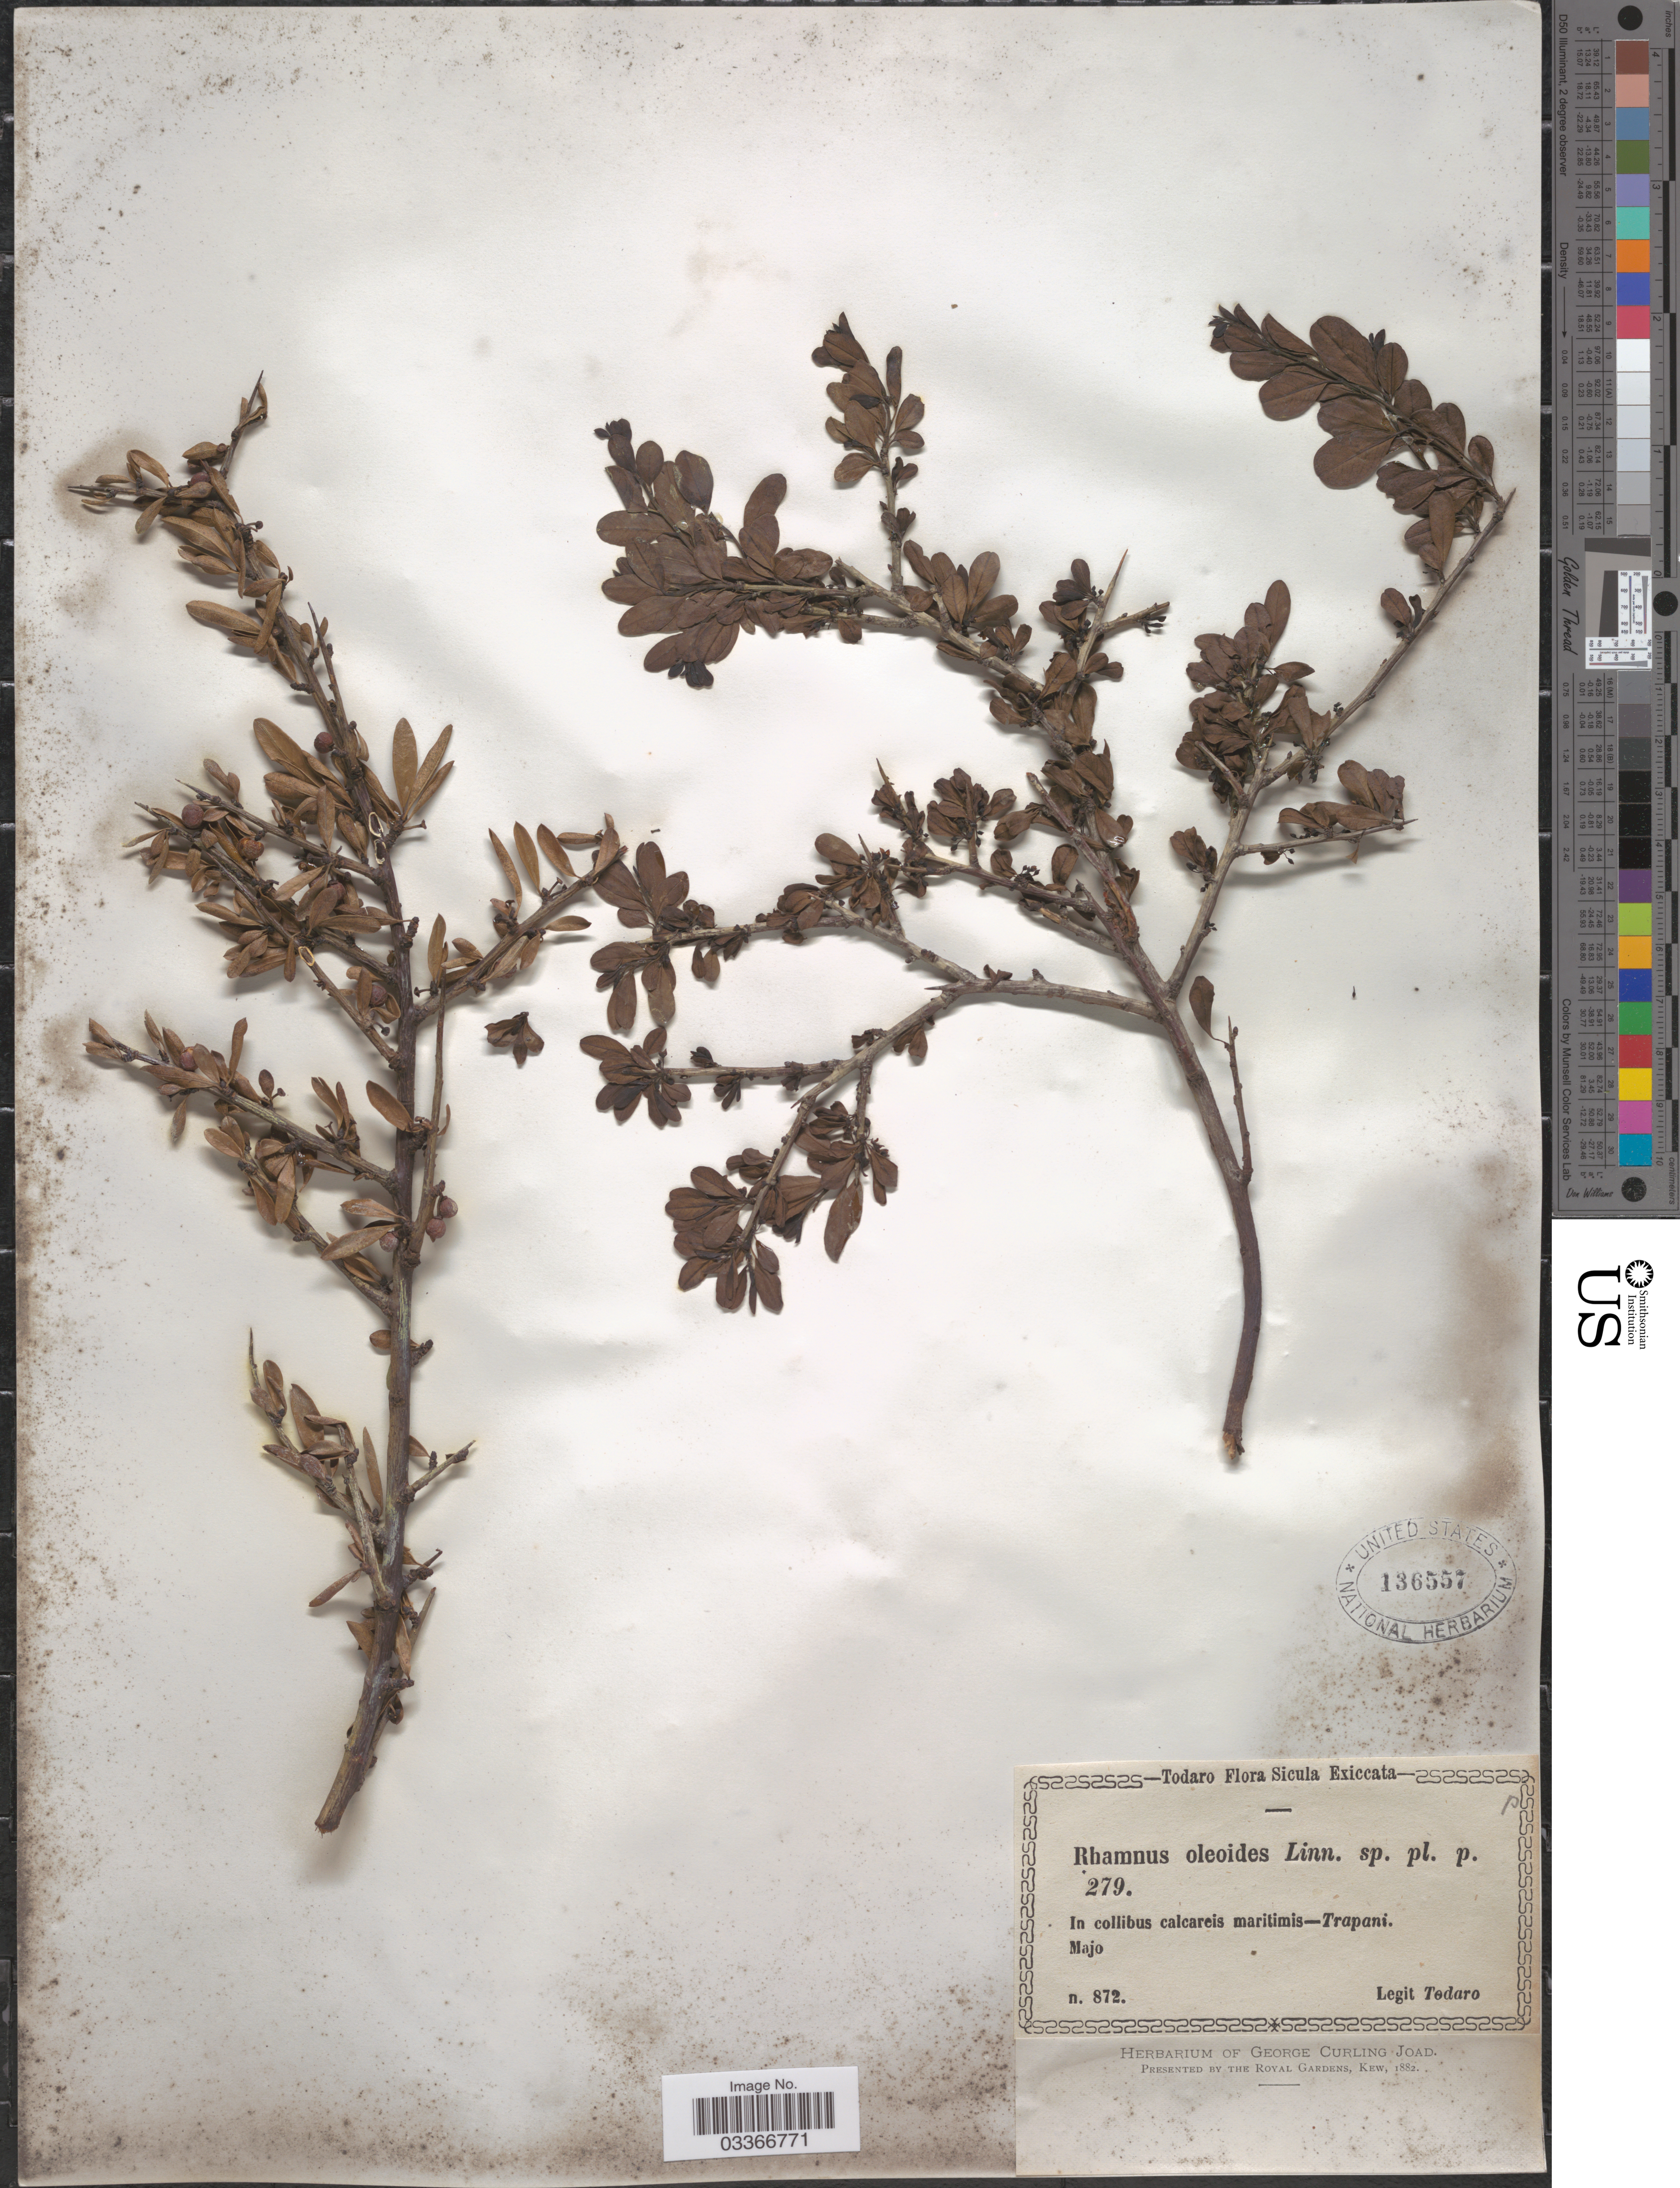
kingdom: Plantae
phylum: Tracheophyta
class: Magnoliopsida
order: Rosales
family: Rhamnaceae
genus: Rhamnus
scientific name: Rhamnus oleoides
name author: L.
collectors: Todaro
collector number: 872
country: Italy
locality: Sicula. In collibus calcareis maritimis-Trapani.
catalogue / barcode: US 136557